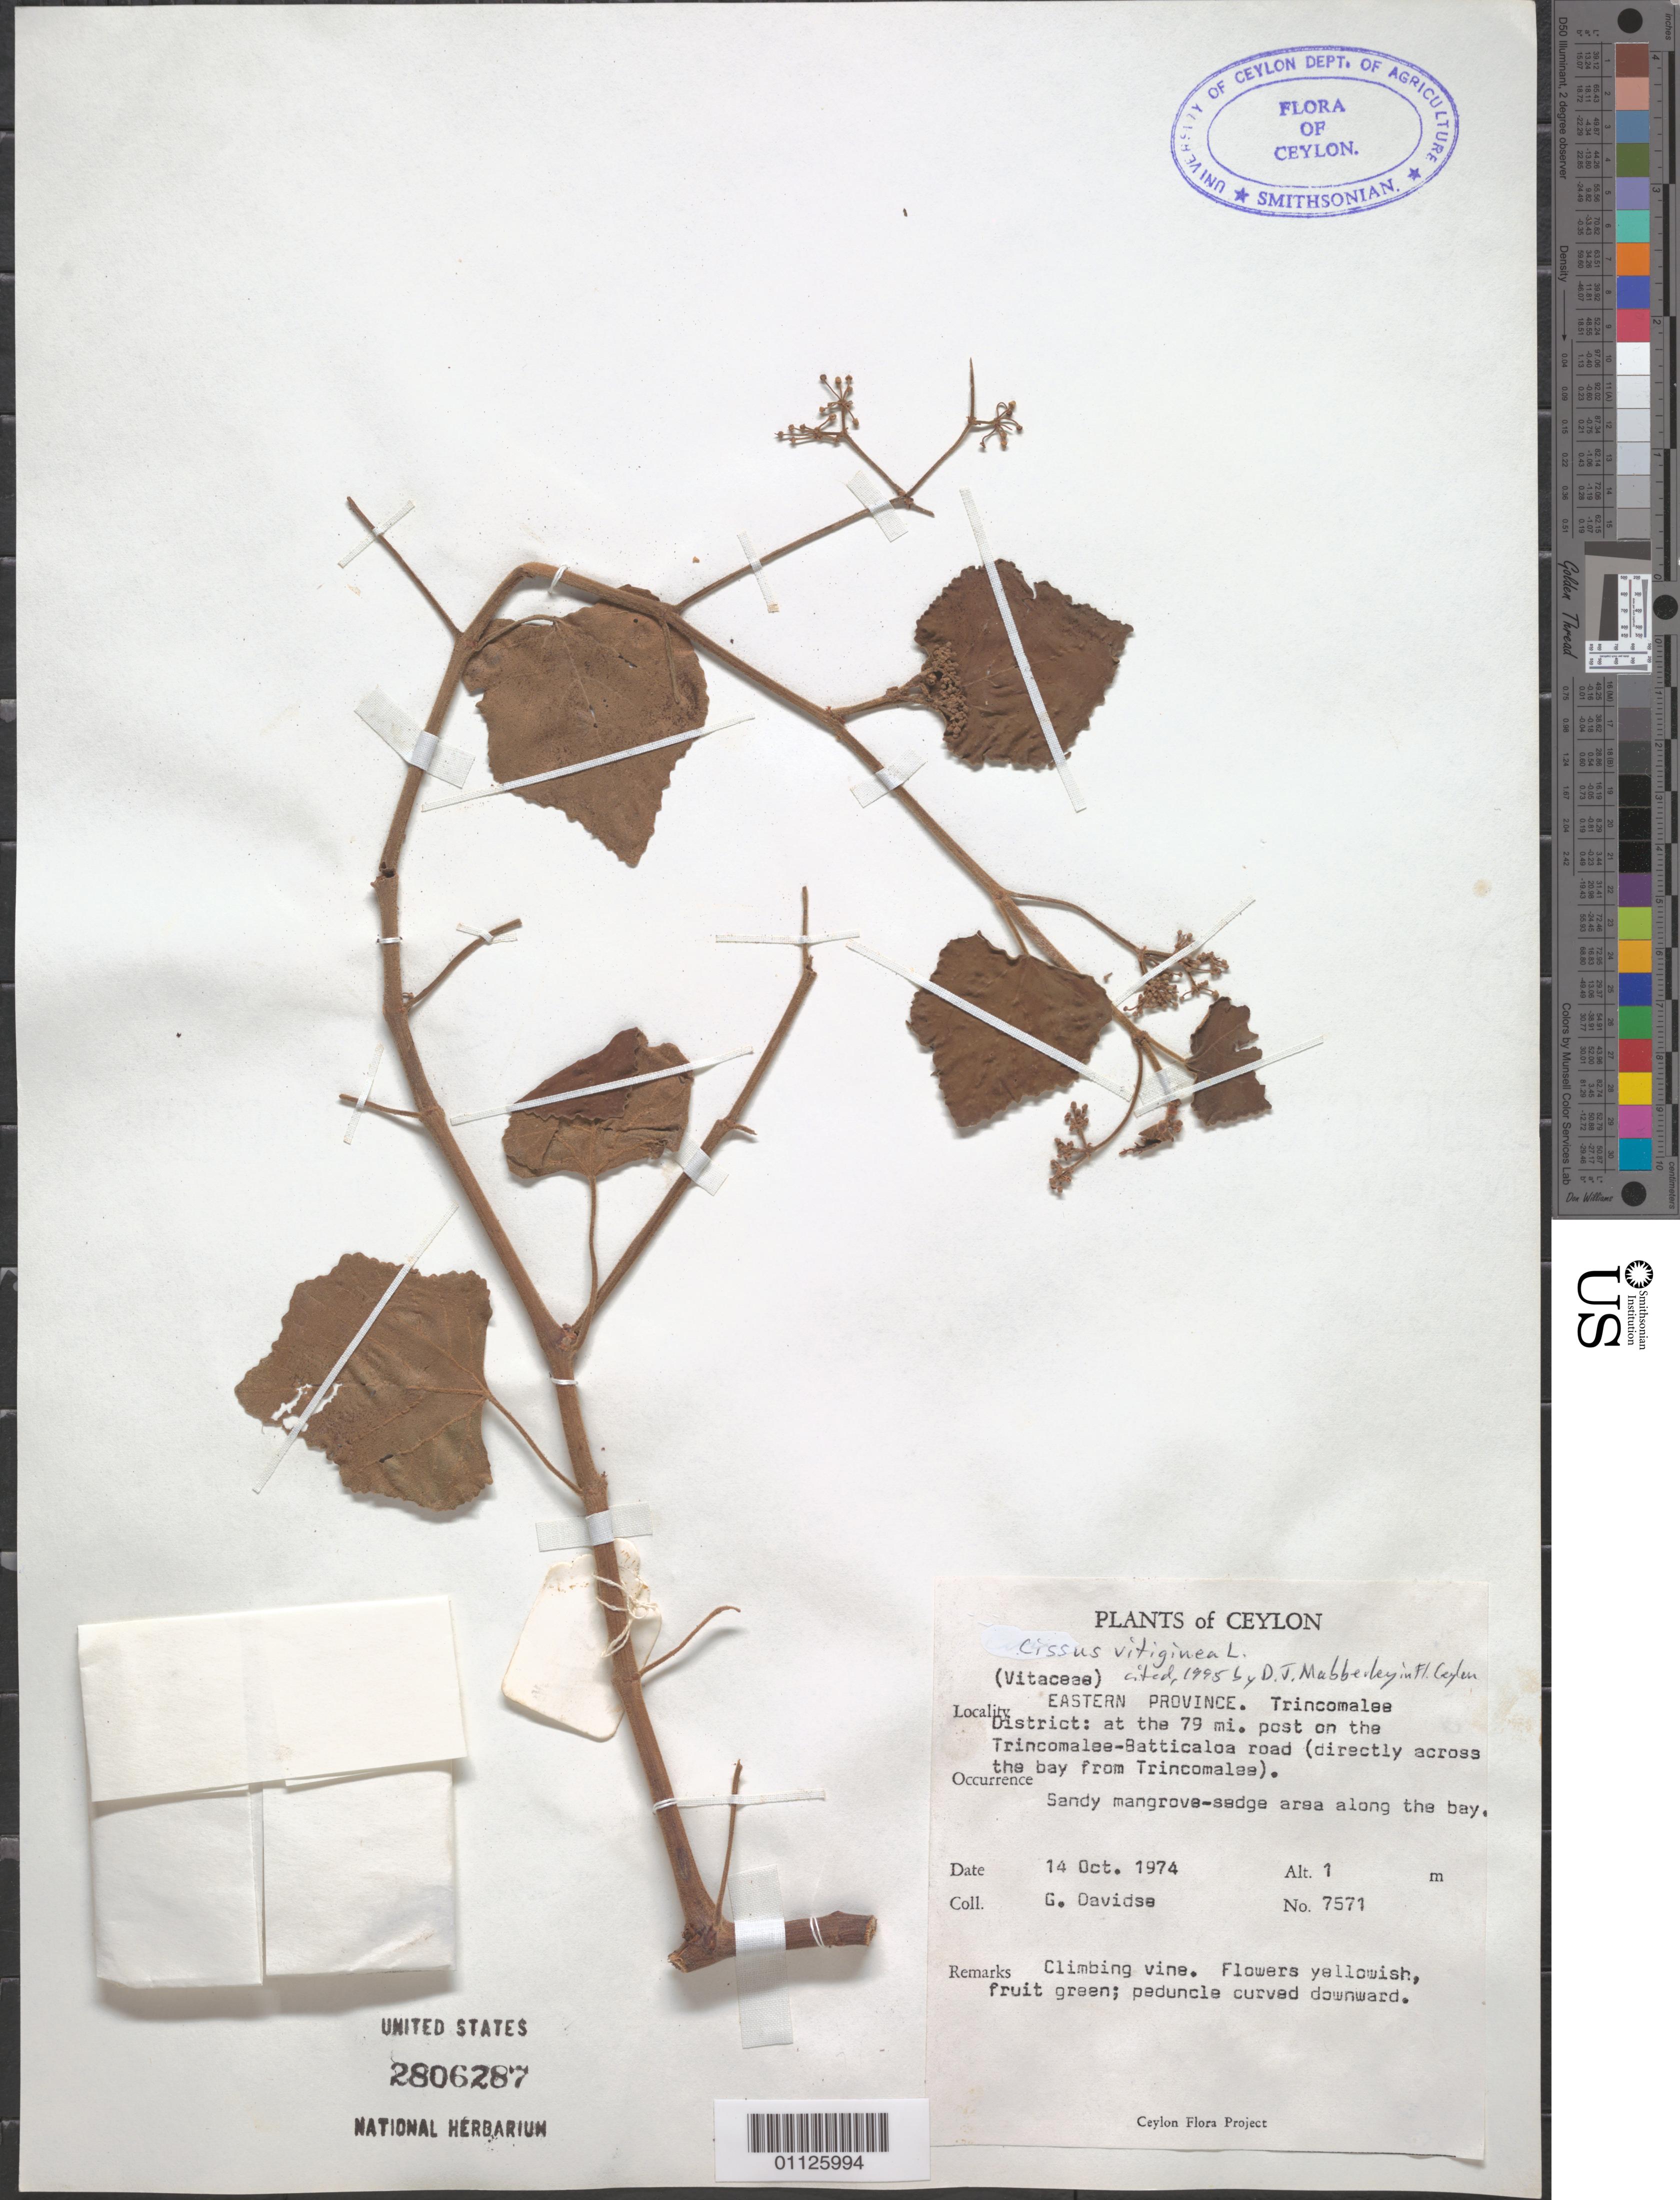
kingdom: Plantae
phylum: Tracheophyta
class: Magnoliopsida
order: Vitales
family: Vitaceae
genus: Cissus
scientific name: Cissus vitiginea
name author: L.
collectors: G. Davidse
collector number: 7571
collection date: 1974-10-14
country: Sri Lanka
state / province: Eastern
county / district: Trincomalee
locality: At the 79 mi post the Trincomalee-Batticaloa Rd.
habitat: Climbing vine.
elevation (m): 1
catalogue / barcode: US 2806287